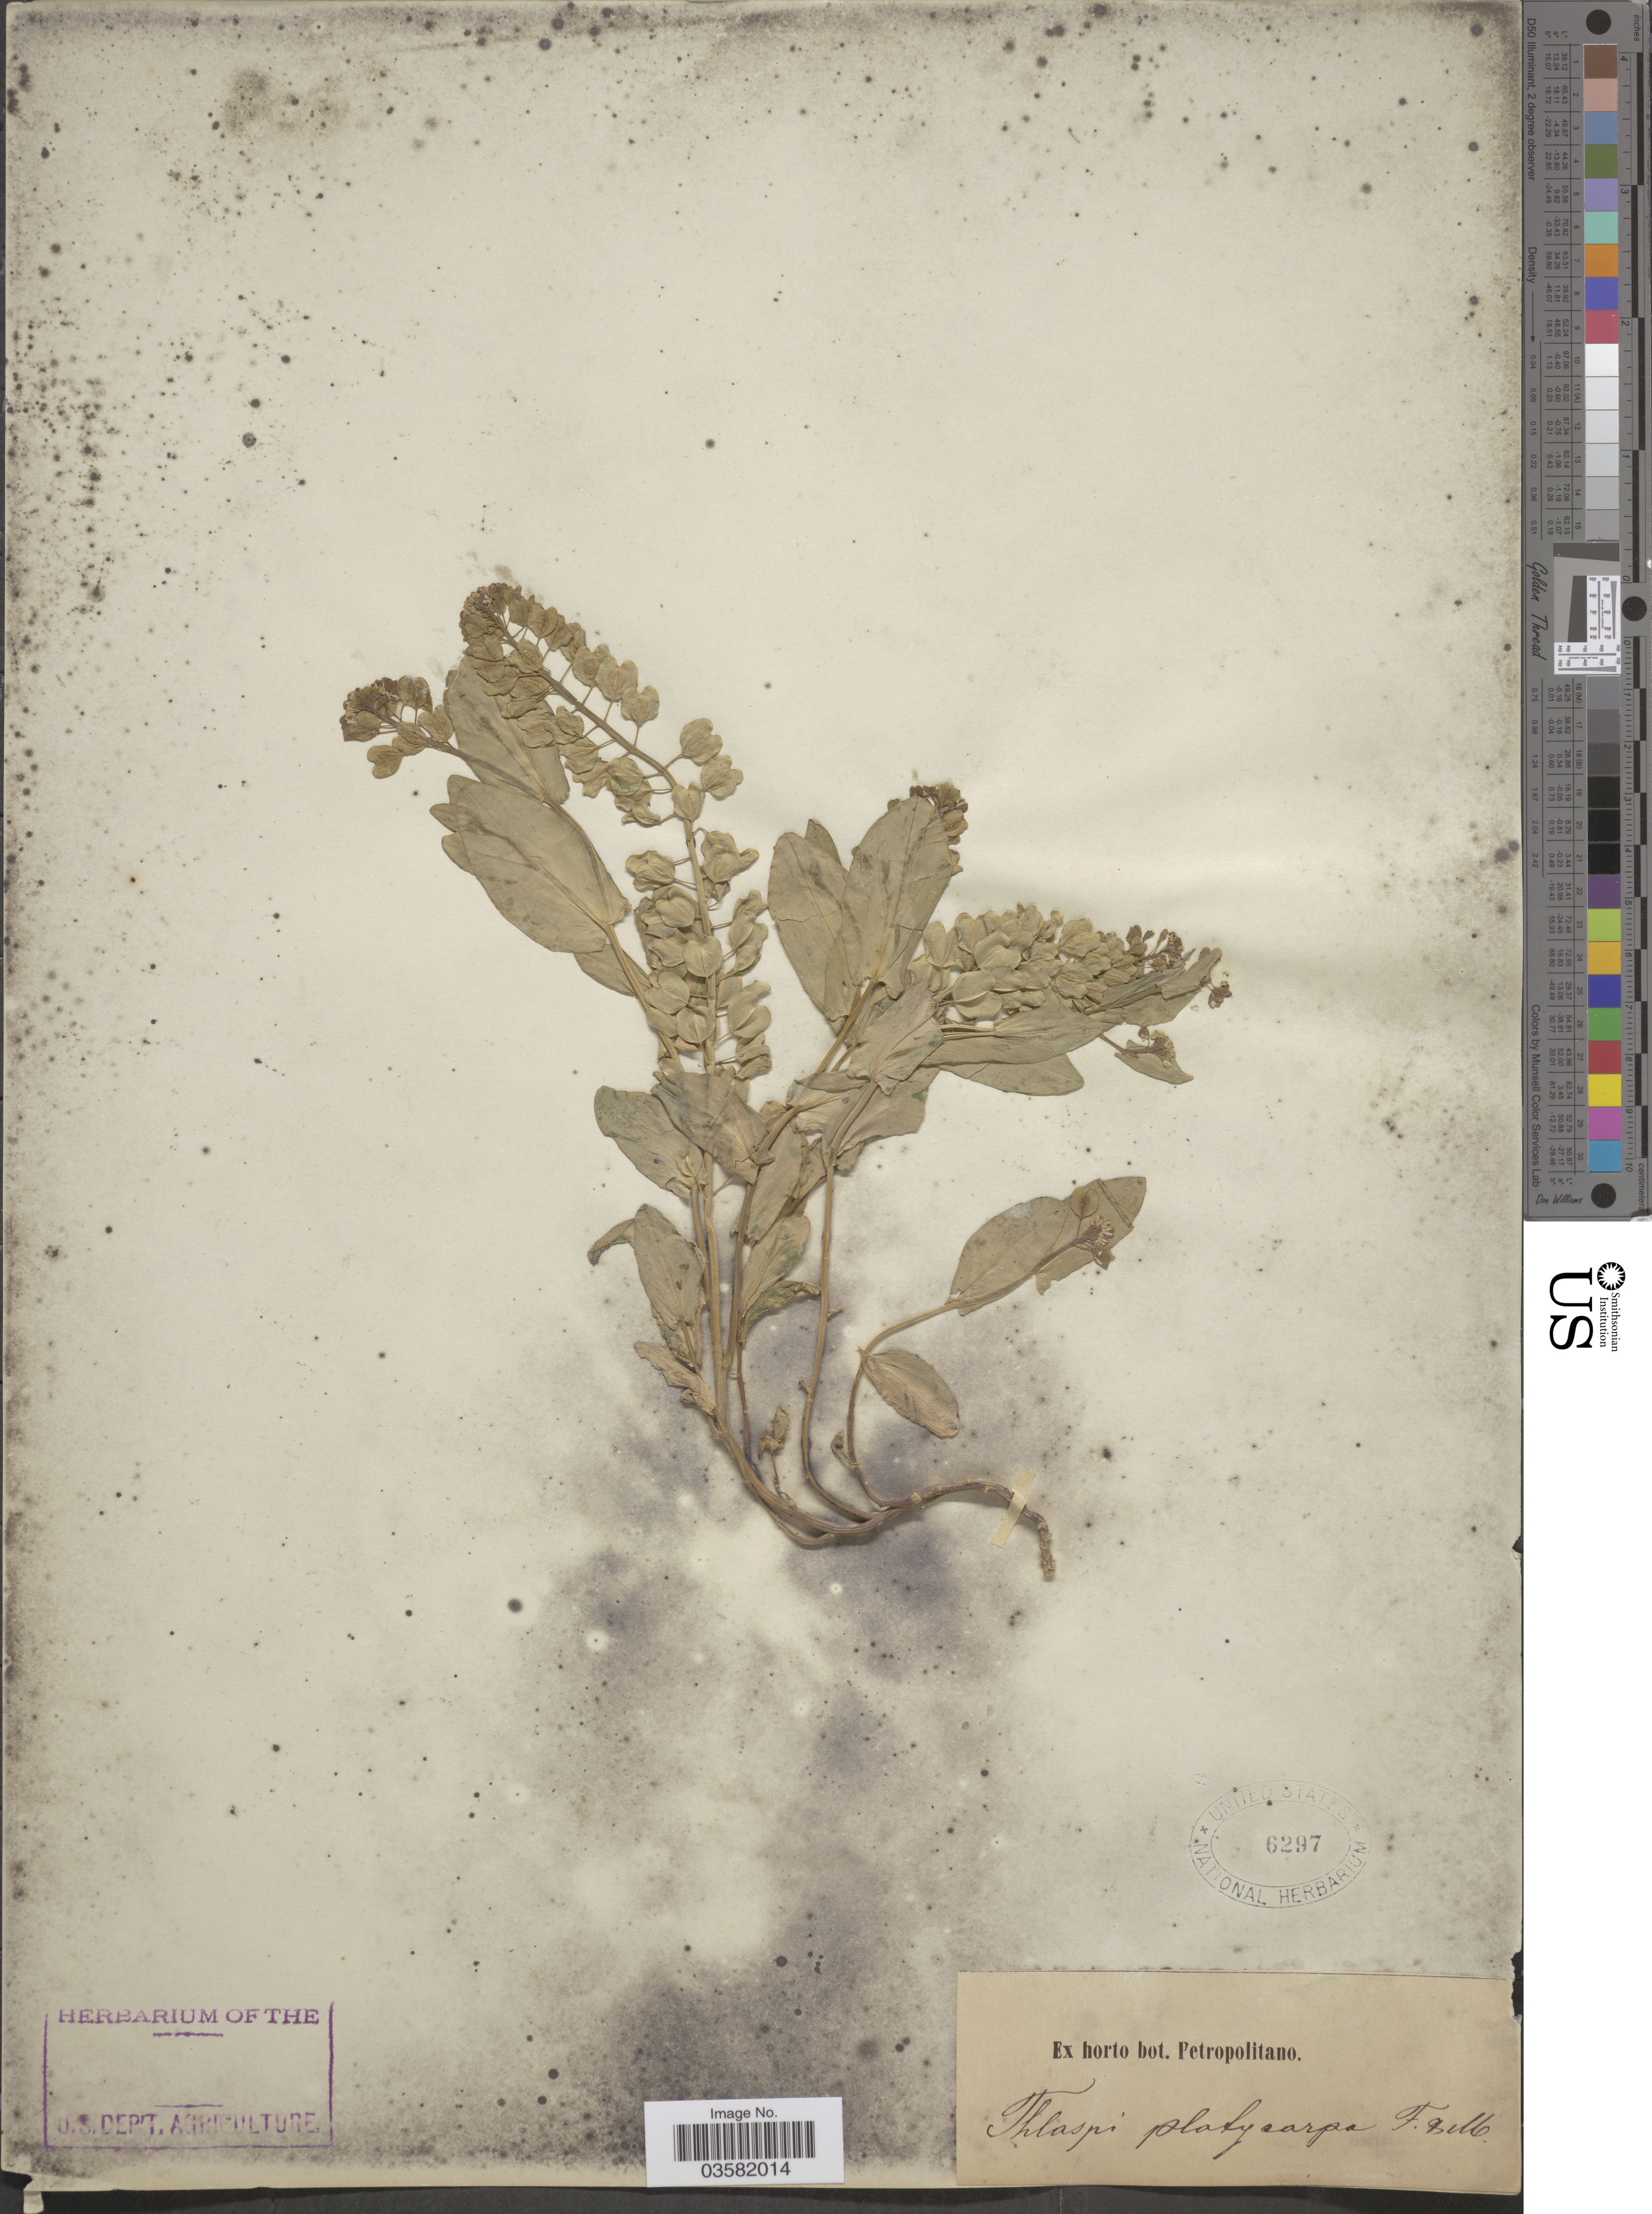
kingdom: Plantae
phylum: Tracheophyta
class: Magnoliopsida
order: Brassicales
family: Brassicaceae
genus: Thlaspi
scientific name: Thlaspi platycarpum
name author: Fisch. & C.A. Mey.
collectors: ex Horto Bot. Petropolitano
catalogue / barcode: US 6297